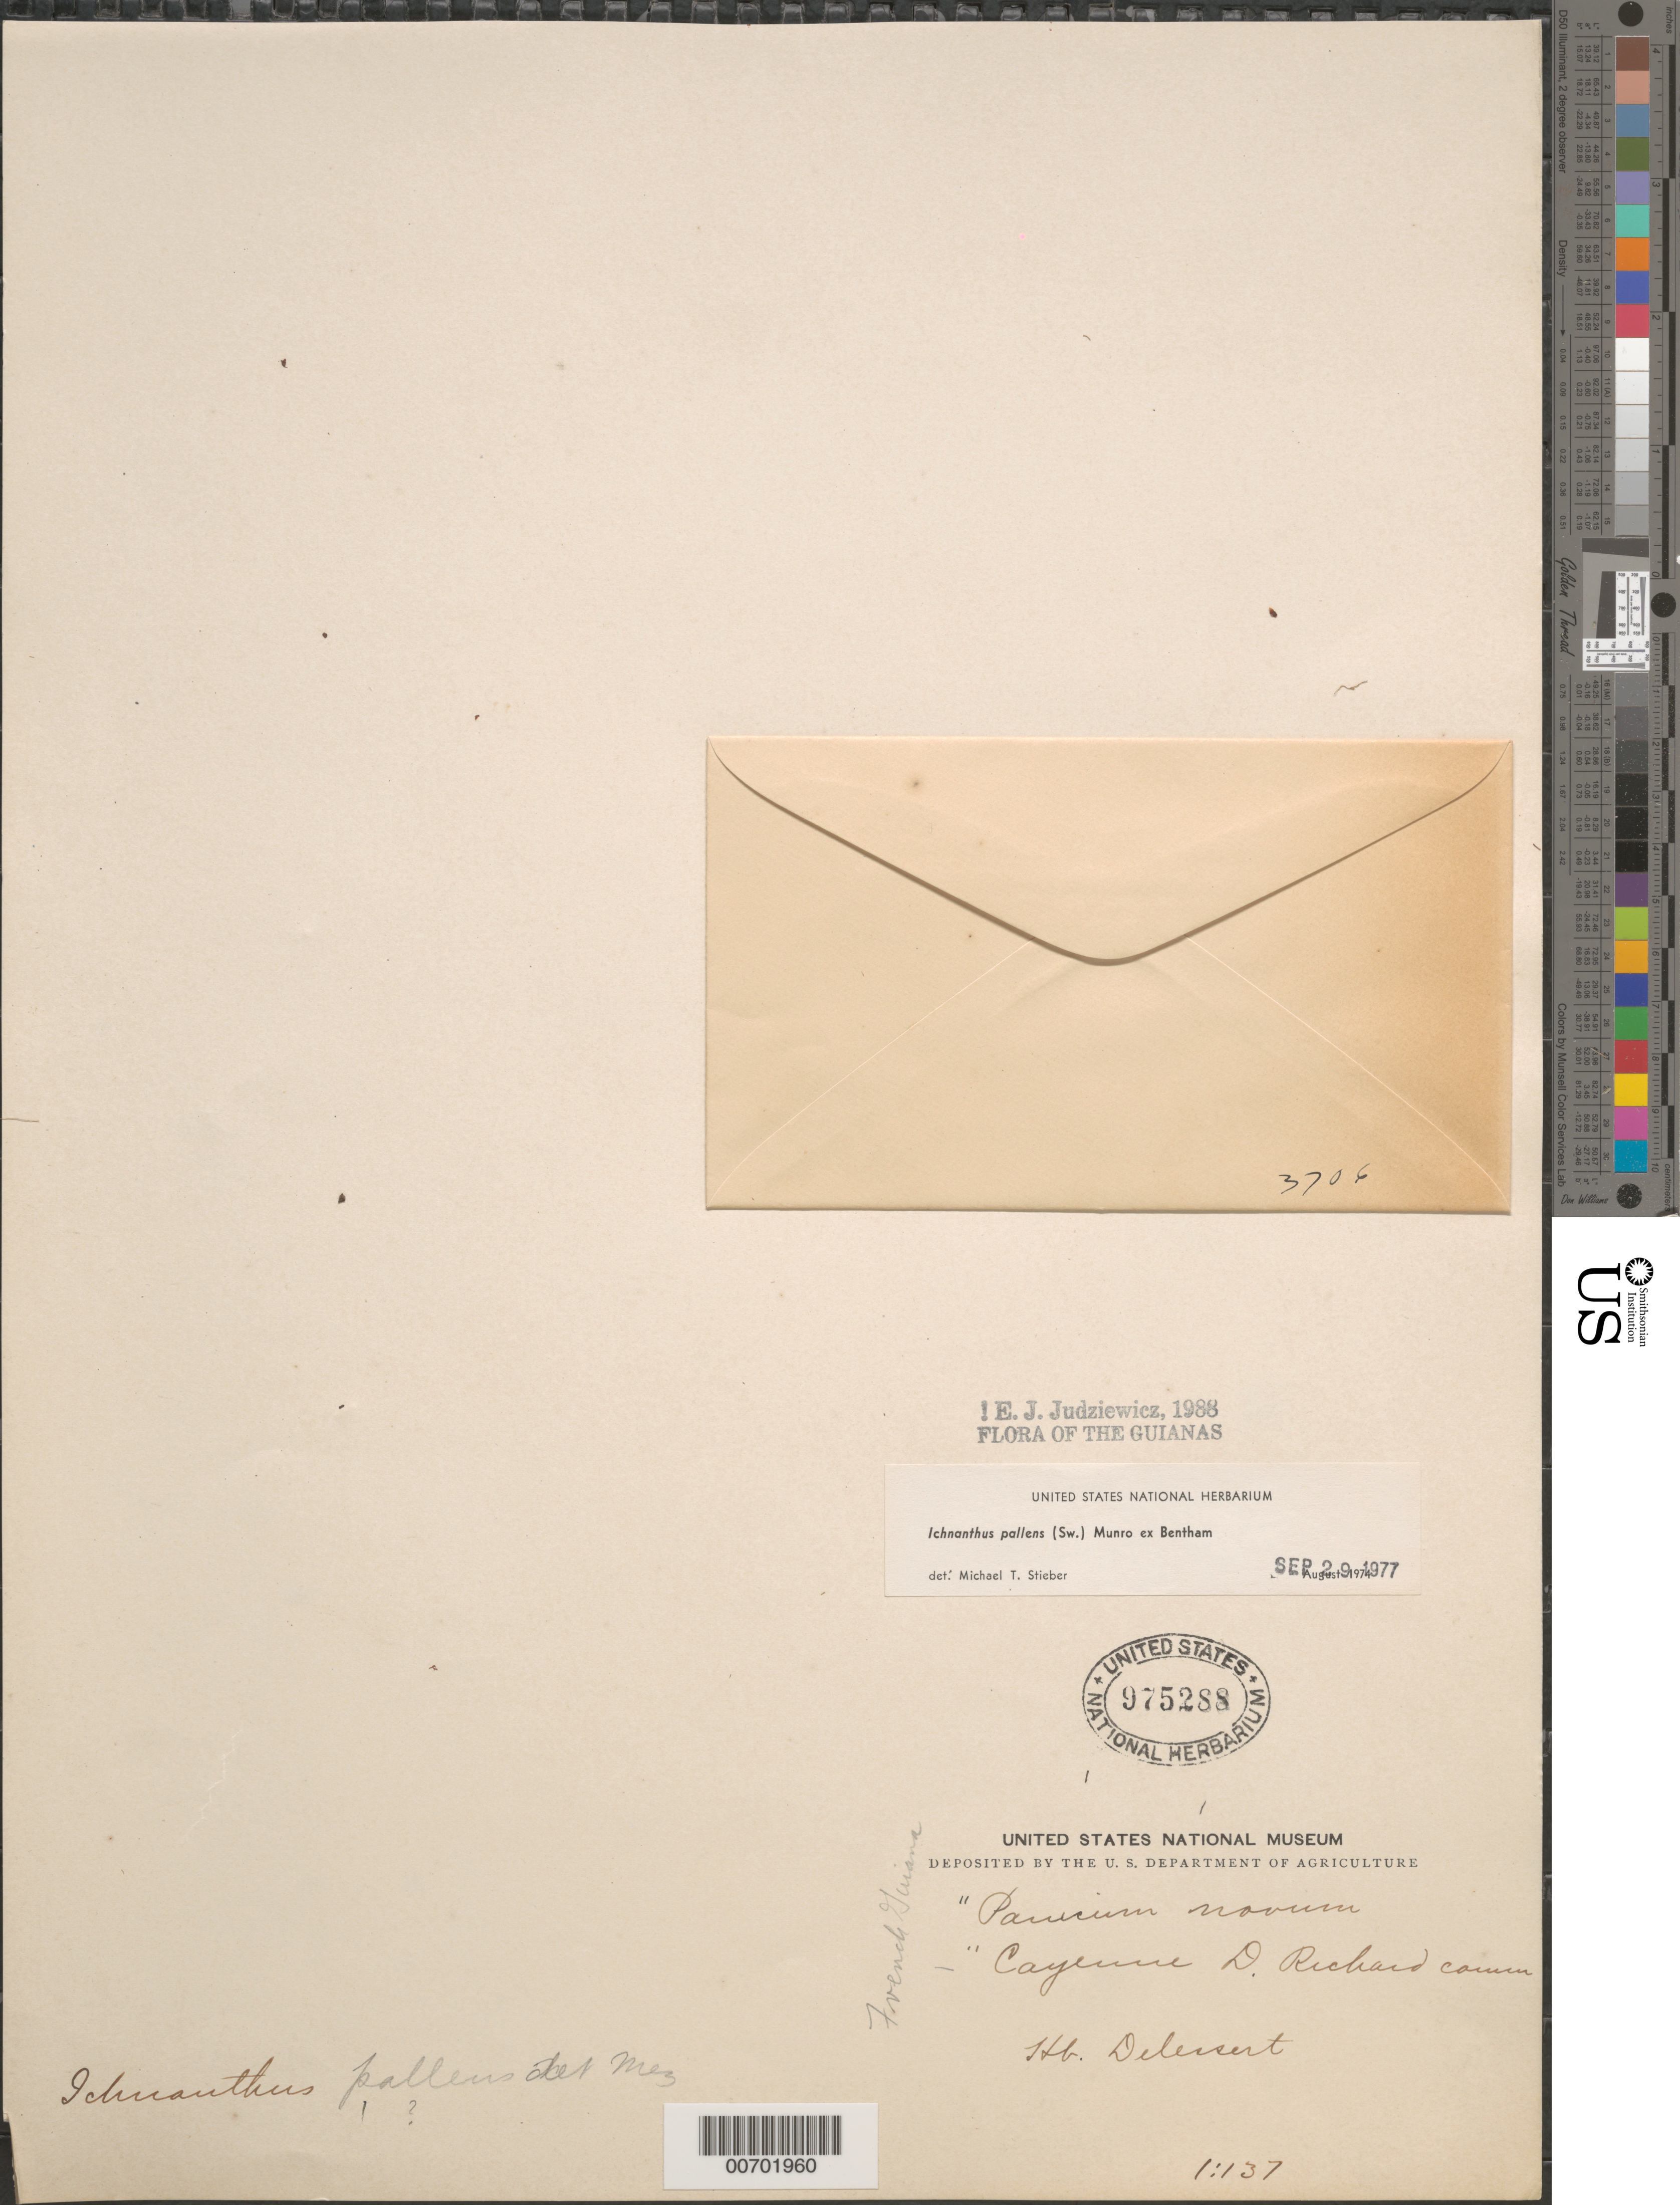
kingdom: Plantae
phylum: Tracheophyta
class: Liliopsida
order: Poales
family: Poaceae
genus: Ichnanthus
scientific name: Ichnanthus pallens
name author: (Sw.) Munro ex Benth.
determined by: Judziewicz, E. J.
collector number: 137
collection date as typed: s.d.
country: French Guiana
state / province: Cayenne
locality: Cayenne, D. Richard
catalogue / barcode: US 975288